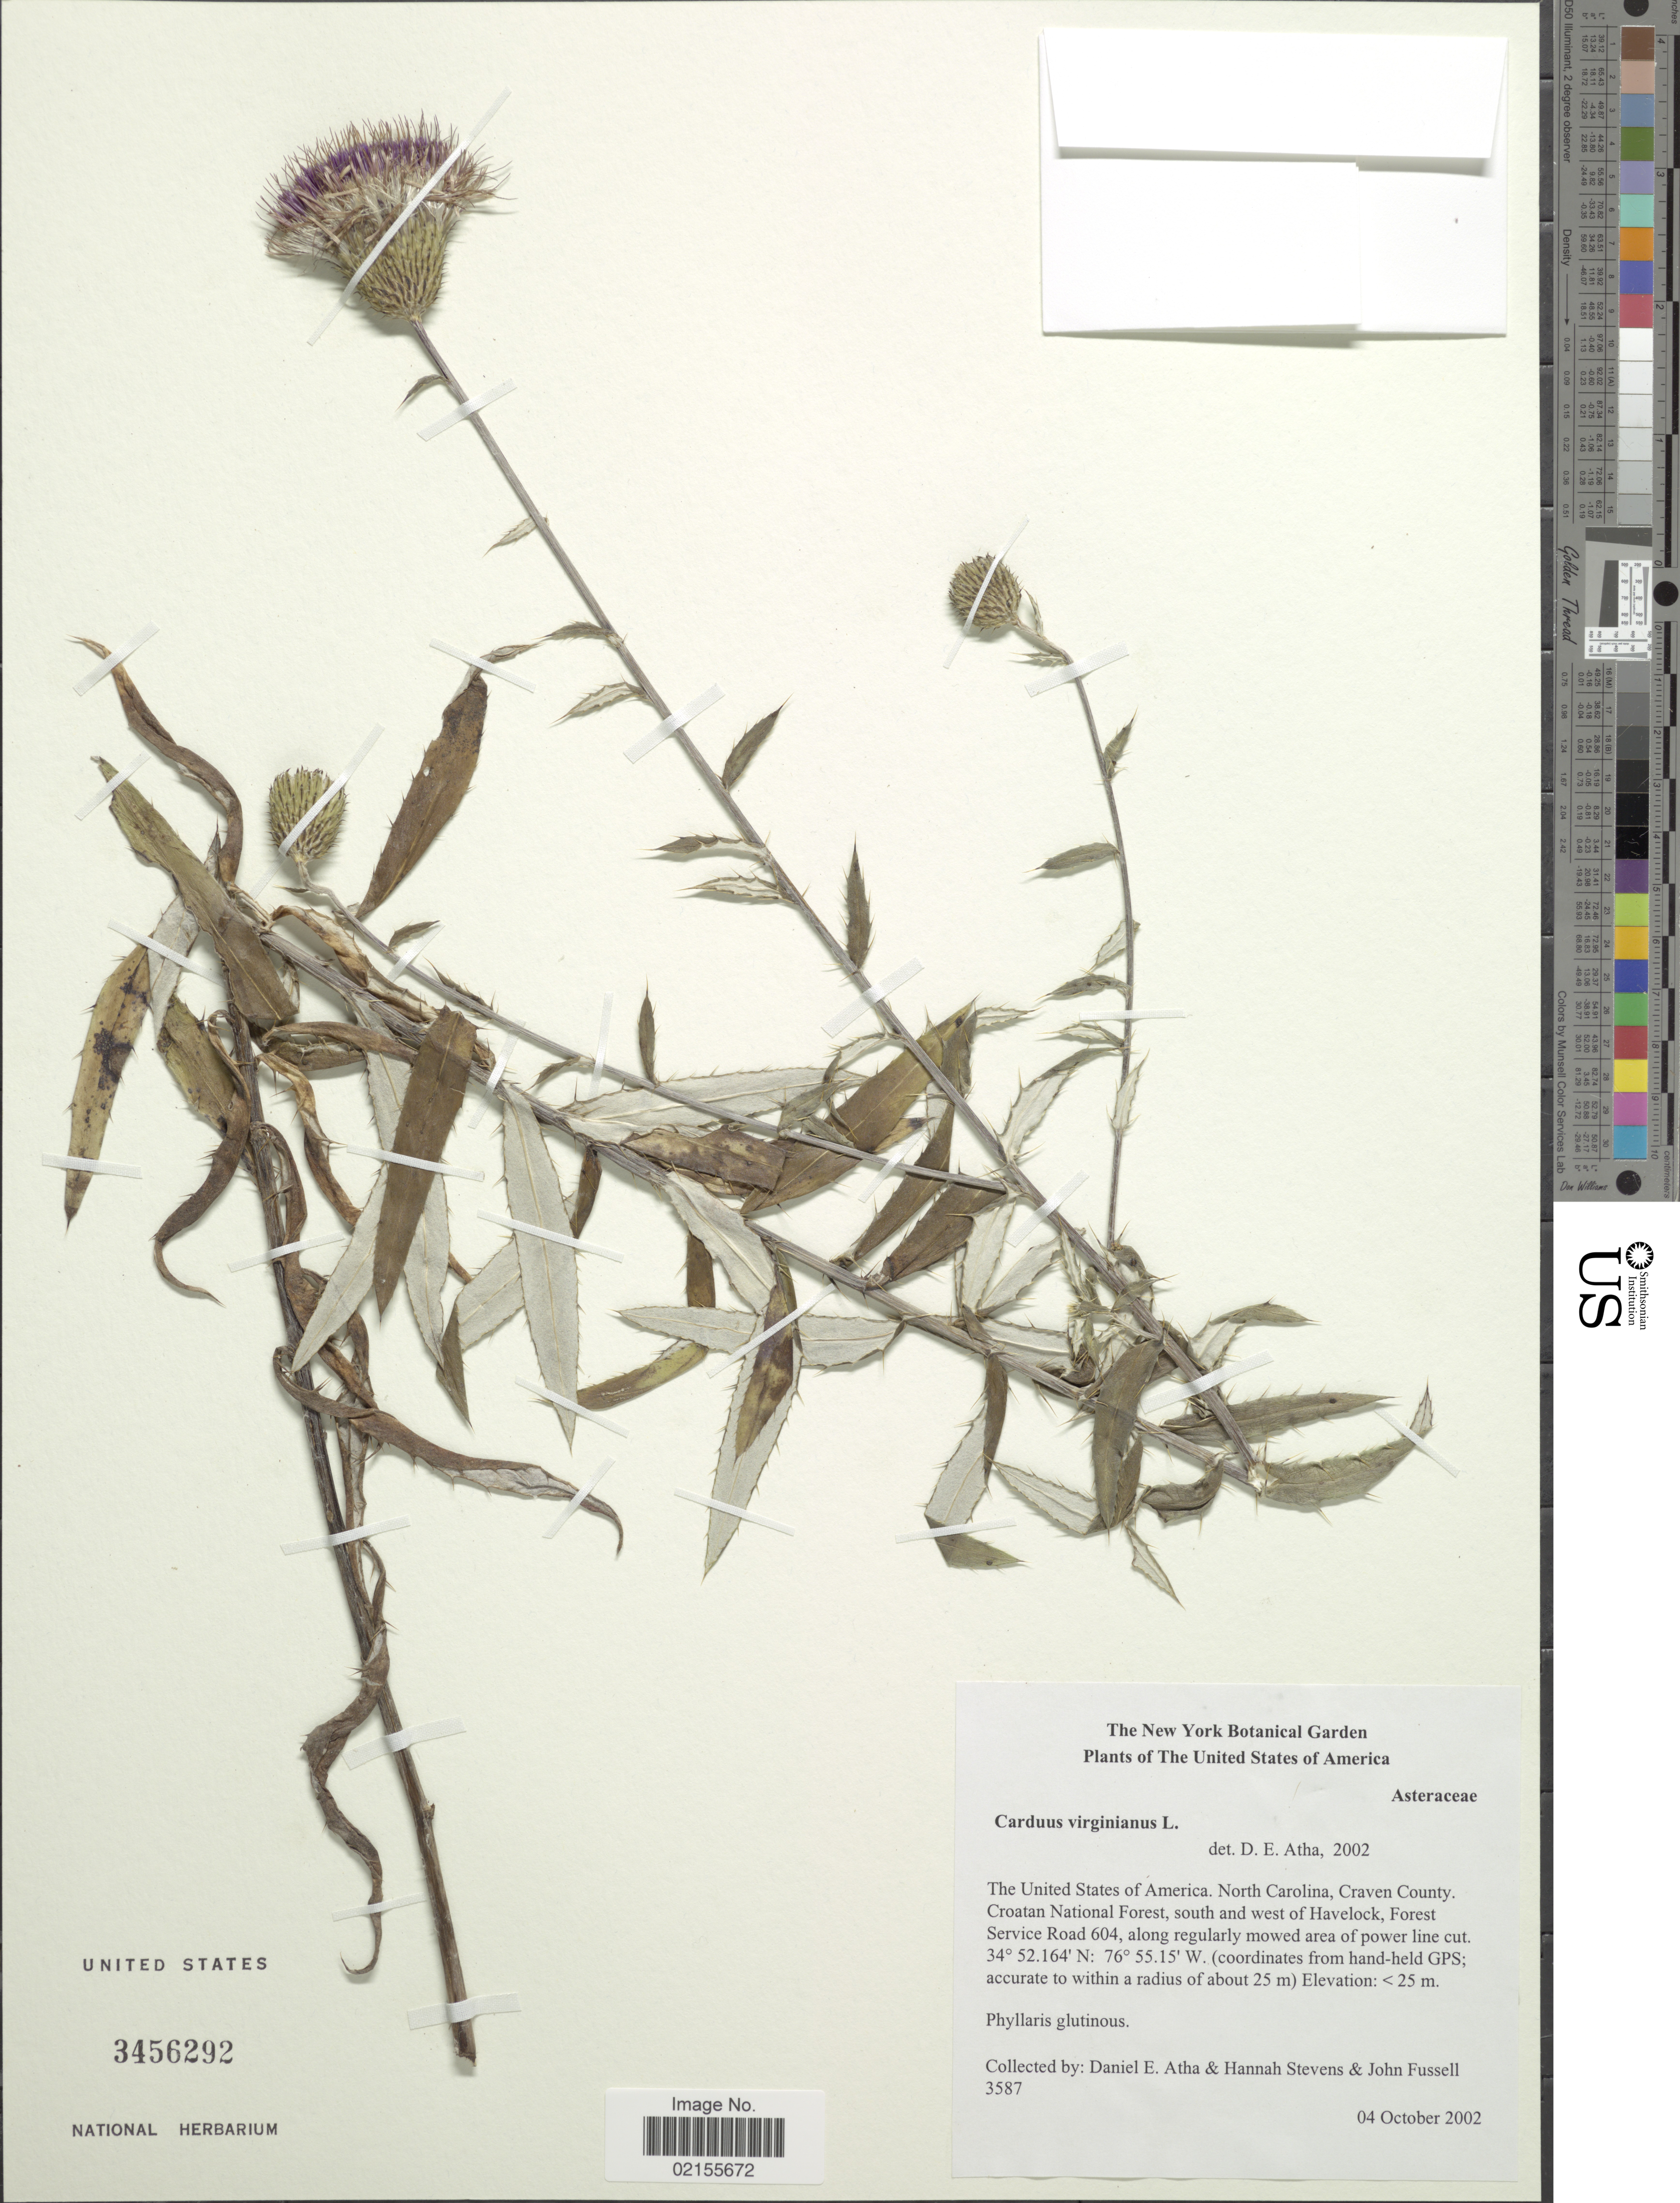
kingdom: Plantae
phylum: Tracheophyta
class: Magnoliopsida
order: Asterales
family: Asteraceae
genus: Cirsium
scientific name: Cirsium virginianum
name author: (L.) Michx.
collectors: D. Atha, H. Stevens & J. Fussell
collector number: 3587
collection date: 2002-10-04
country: United States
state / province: North Carolina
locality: Craven County. Croatan National Forest, south and west of Havelock, Forest Service Road 604, along regularly mowed area of power line cut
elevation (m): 25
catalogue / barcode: US 3456292